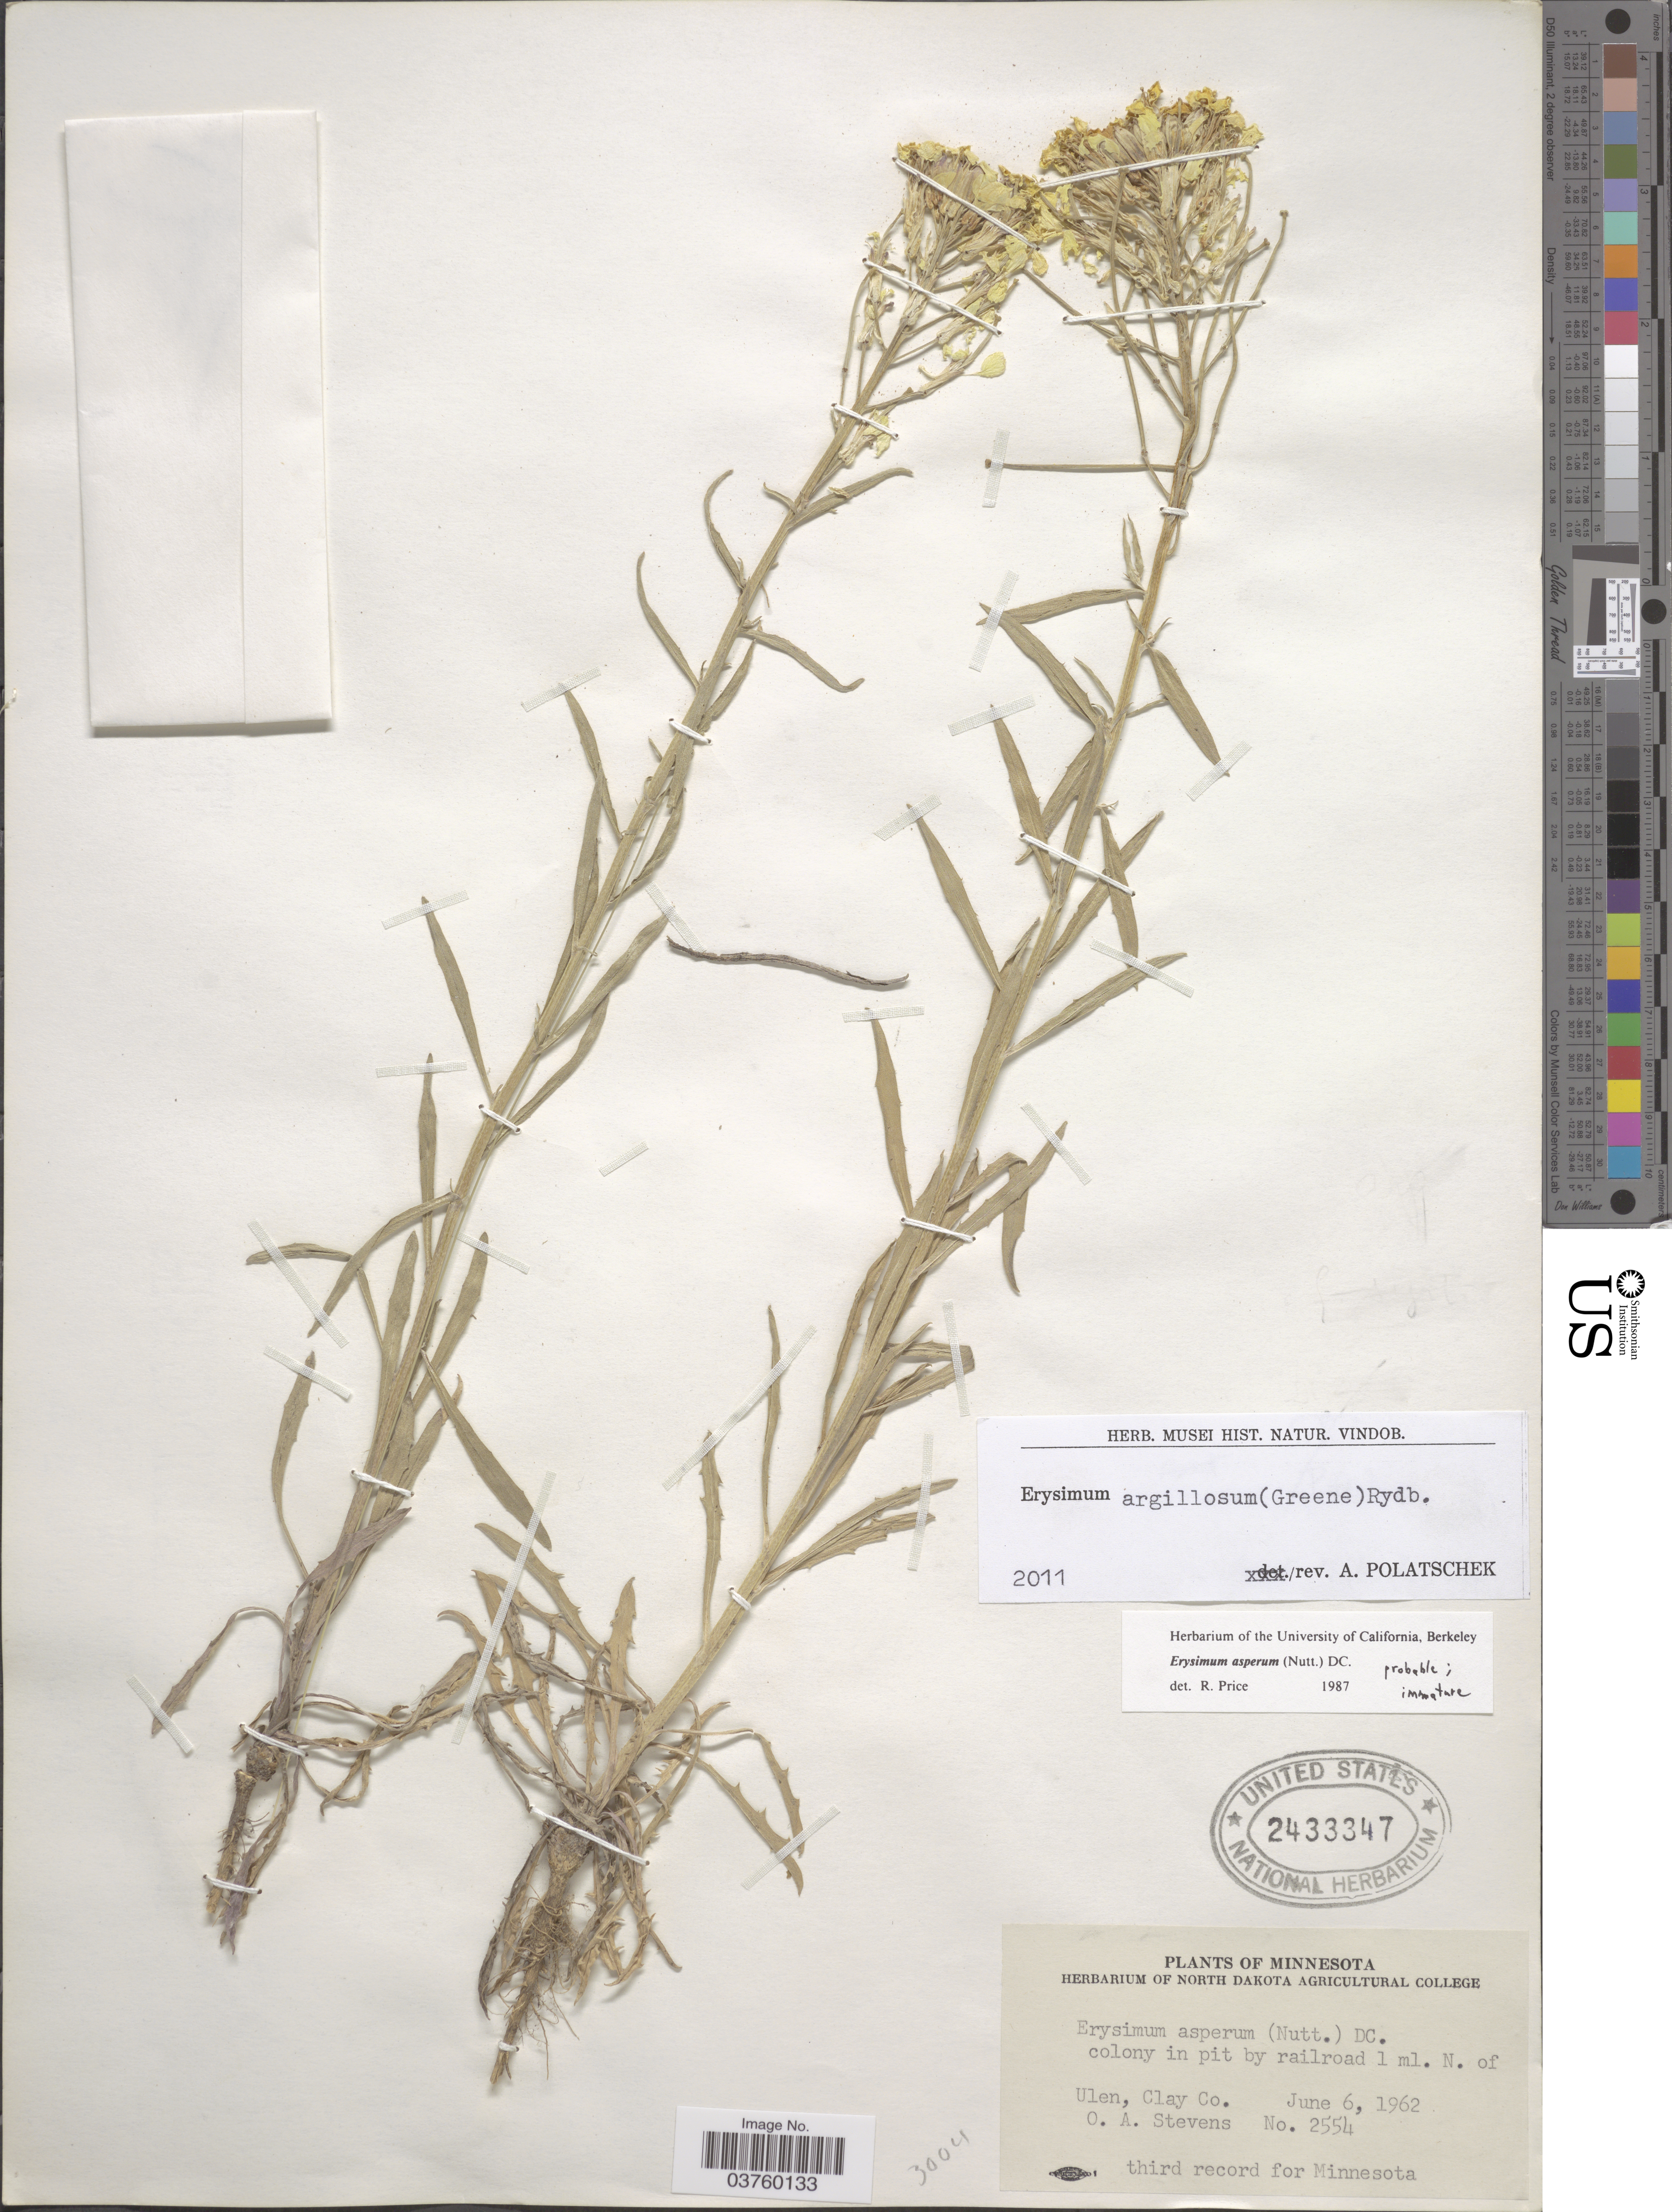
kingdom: Plantae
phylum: Tracheophyta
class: Magnoliopsida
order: Brassicales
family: Brassicaceae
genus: Erysimum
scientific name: Erysimum argillosum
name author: (Greene) Rydb.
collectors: O. A. Stevens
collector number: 2554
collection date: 1962-06-06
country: United States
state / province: Minnesota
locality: Colony in pit by railroad 1 ml. N. of Ulen, Clay Co.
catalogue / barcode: US 2433347